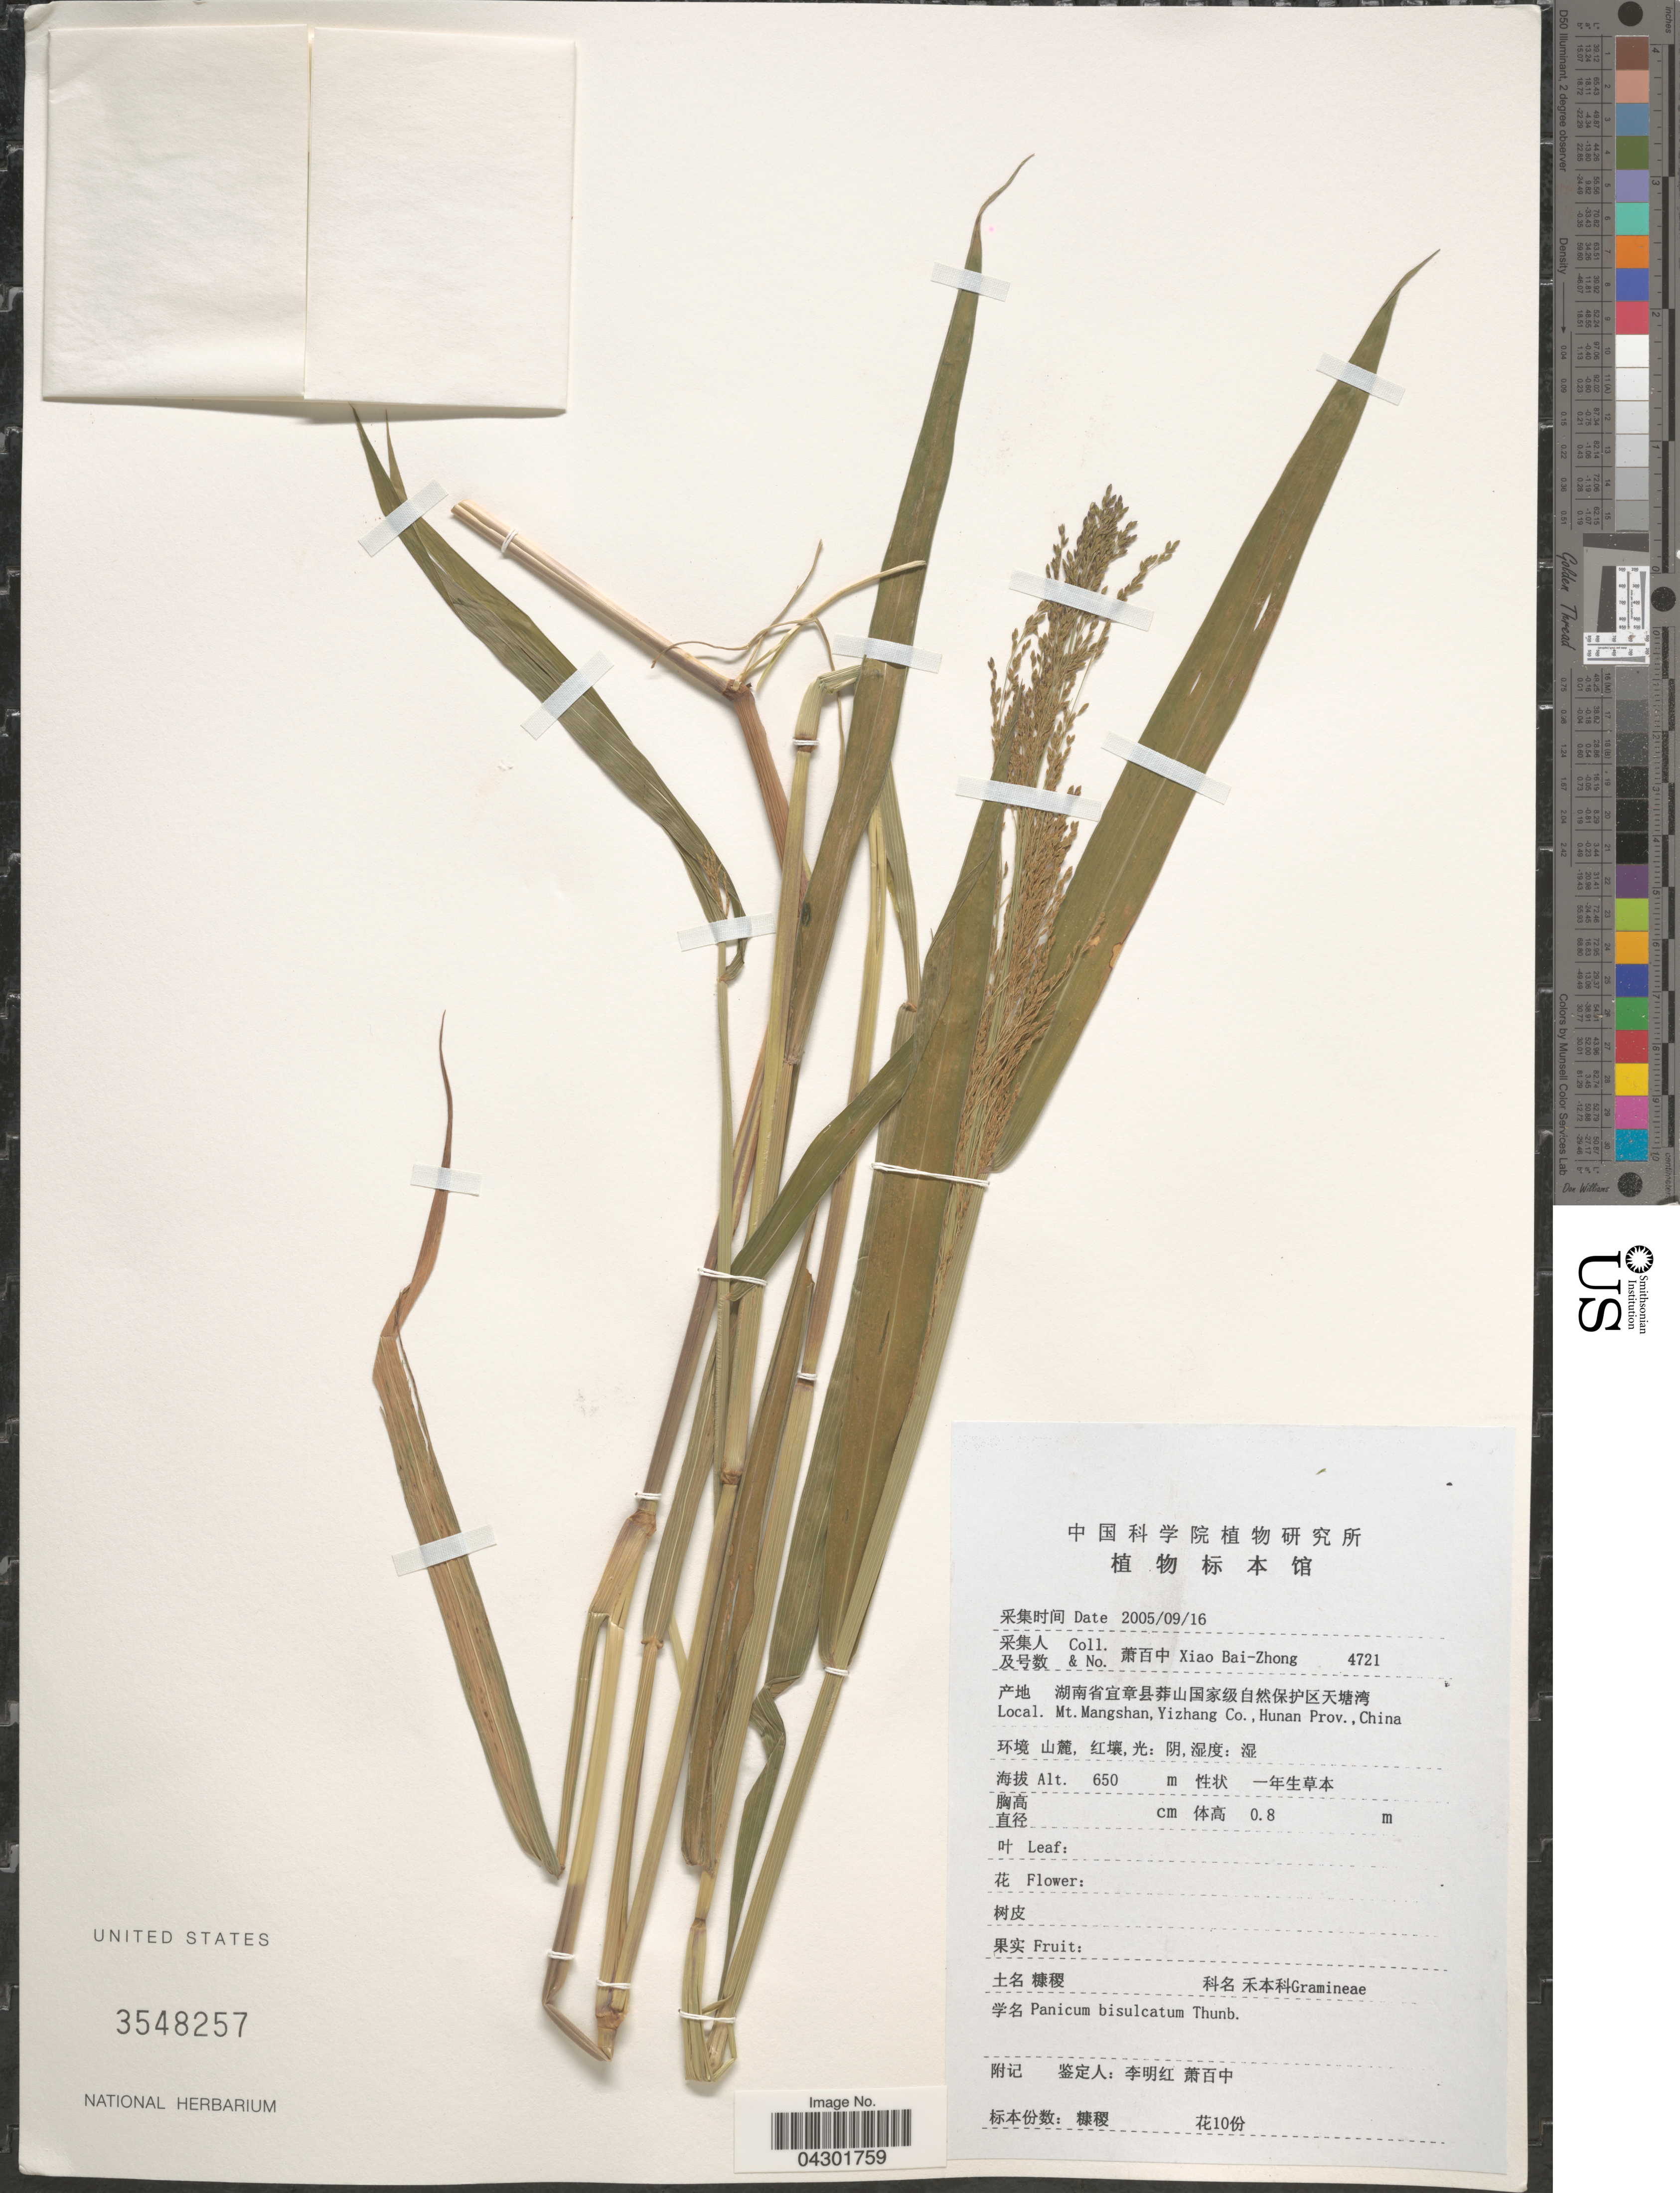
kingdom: Plantae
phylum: Tracheophyta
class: Liliopsida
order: Poales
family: Poaceae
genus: Panicum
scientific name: Panicum bisulcatum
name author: Thunb.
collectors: B. Z. Xiao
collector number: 4721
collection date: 2005-09-16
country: China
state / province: Hunan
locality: X. Mt. Mangshan, Yizhang Co., Hunan Prov.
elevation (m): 650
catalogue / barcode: US 3548257